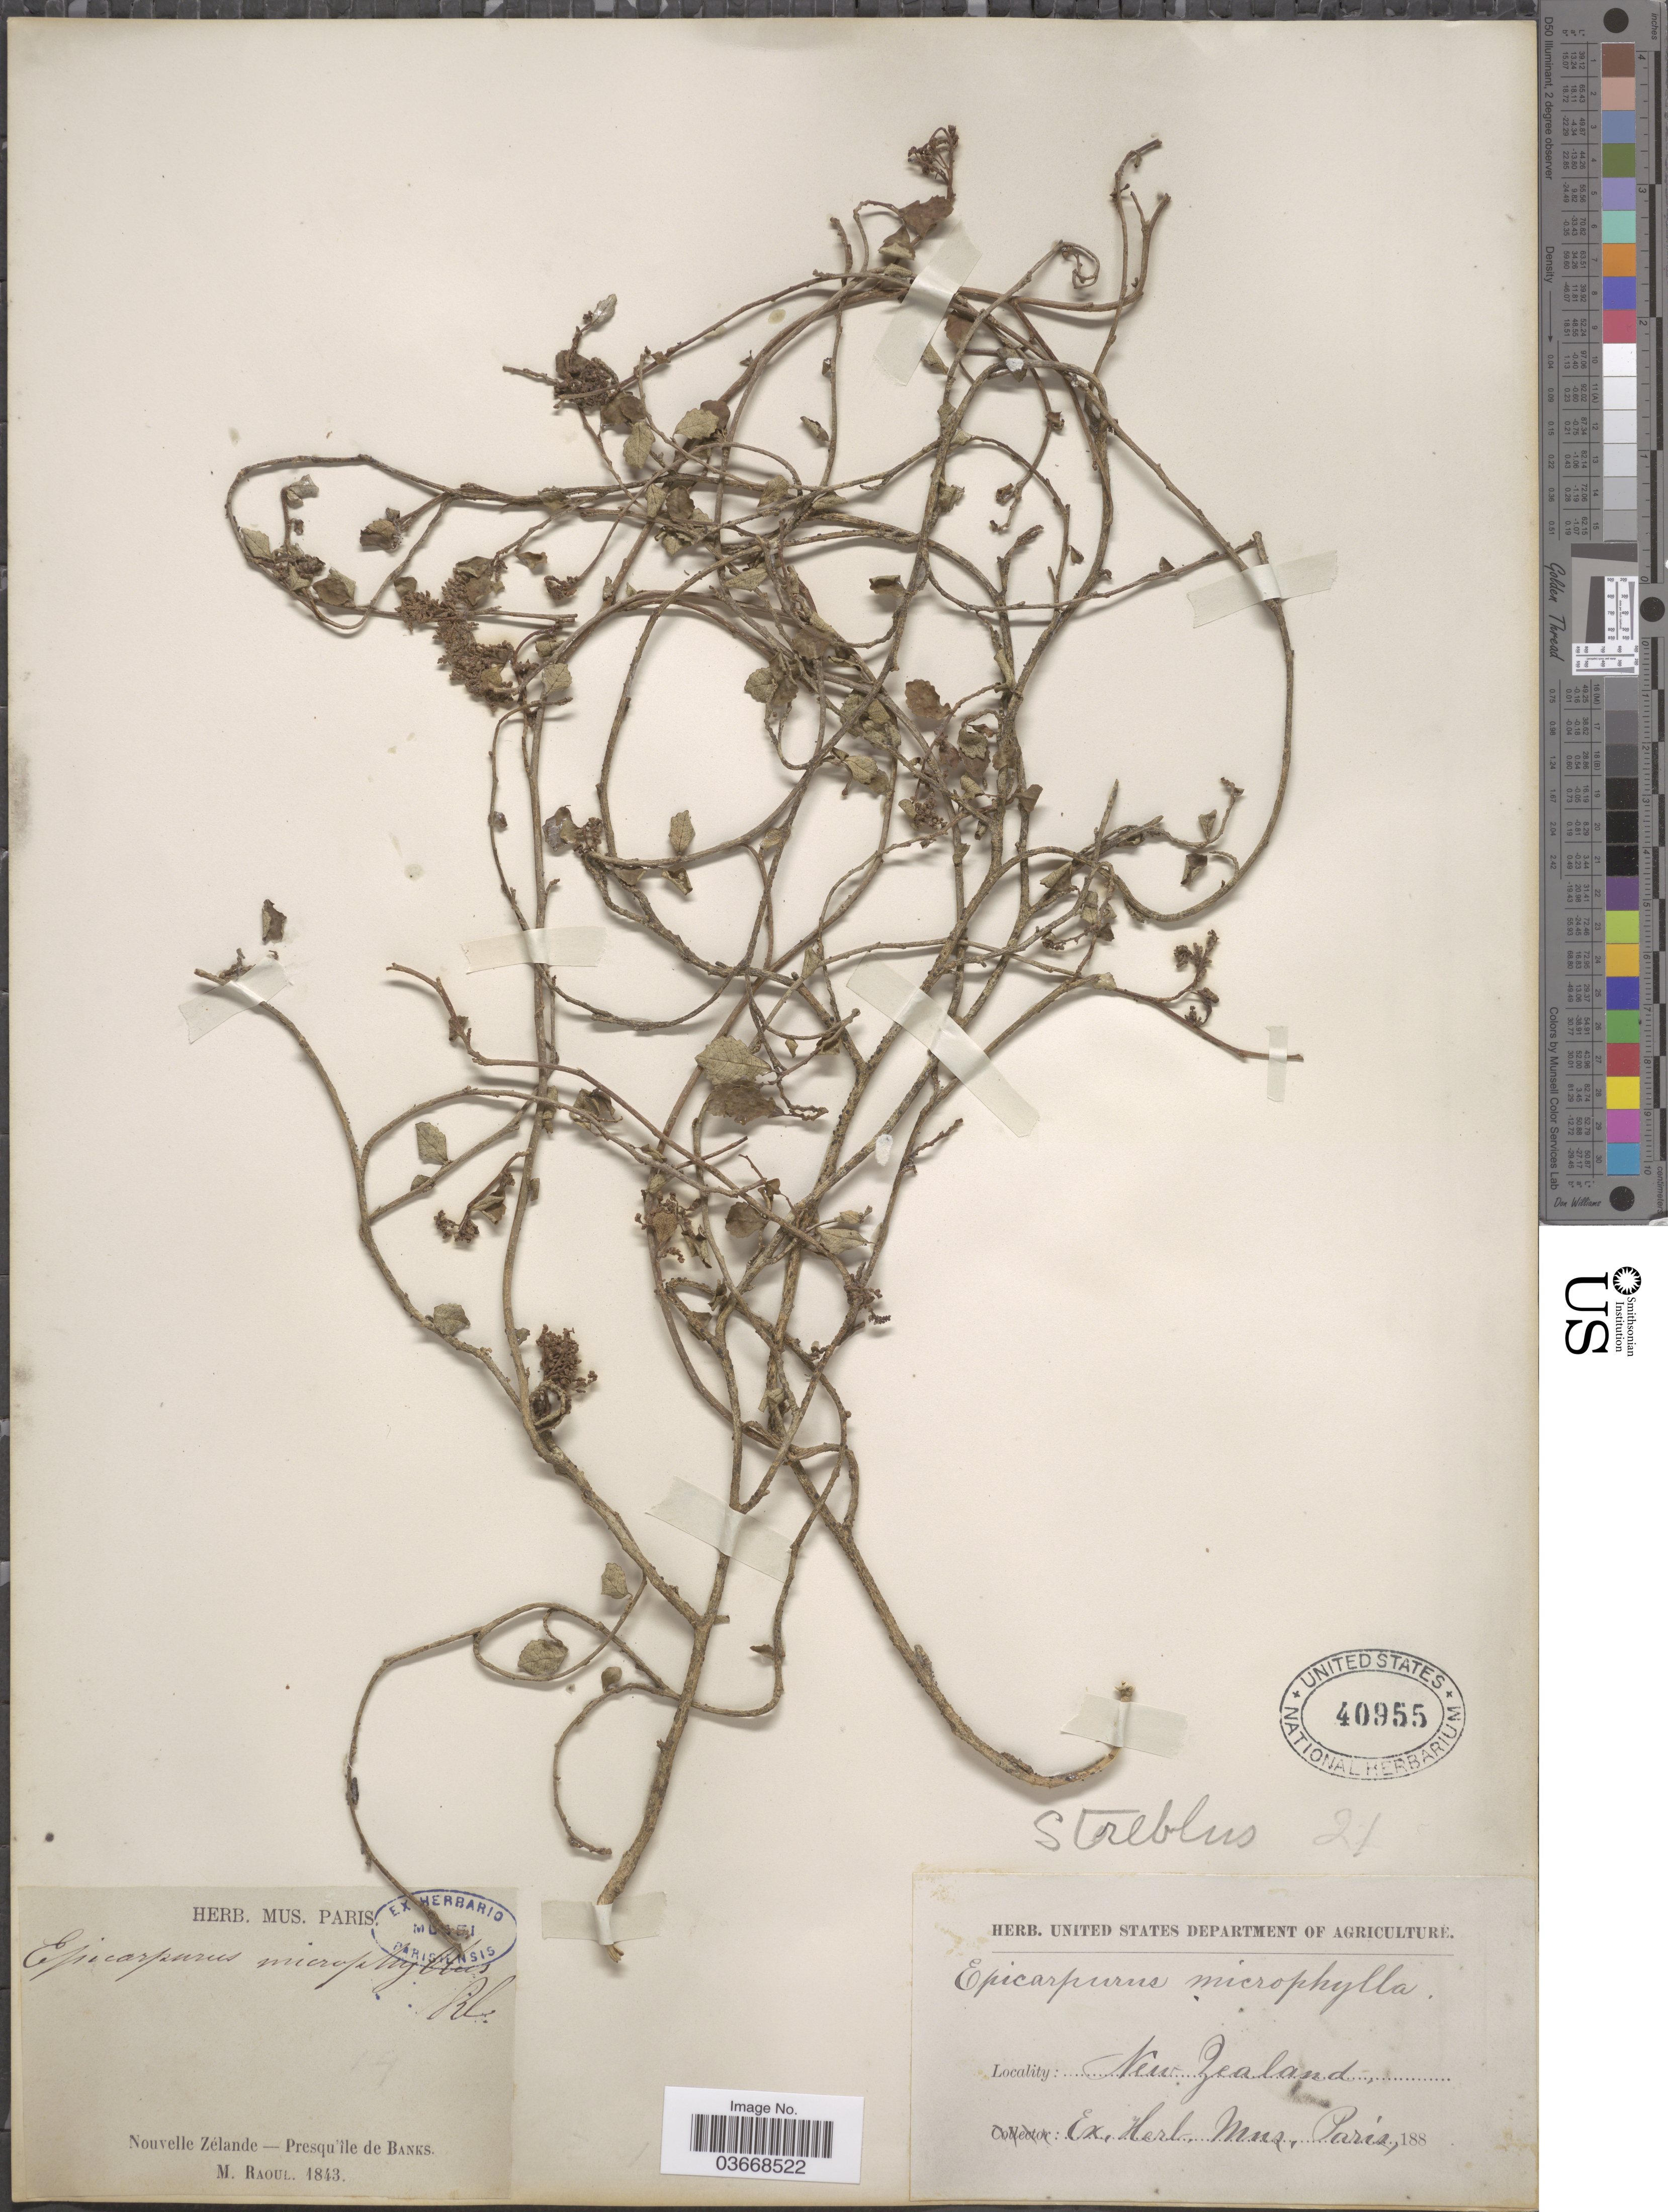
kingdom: Plantae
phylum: Tracheophyta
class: Magnoliopsida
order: Rosales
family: Moraceae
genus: Paratrophis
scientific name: Paratrophis microphylla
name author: (Raoul) Cockayne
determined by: Wagner, W. L., (BOT), Smithsonian Institution - National Museum of Natural History (UNITED STATES)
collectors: M. Raoul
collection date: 1843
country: New Zealand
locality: Nouvelle Zélande - Presqu'île de Banks.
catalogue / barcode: US 40955